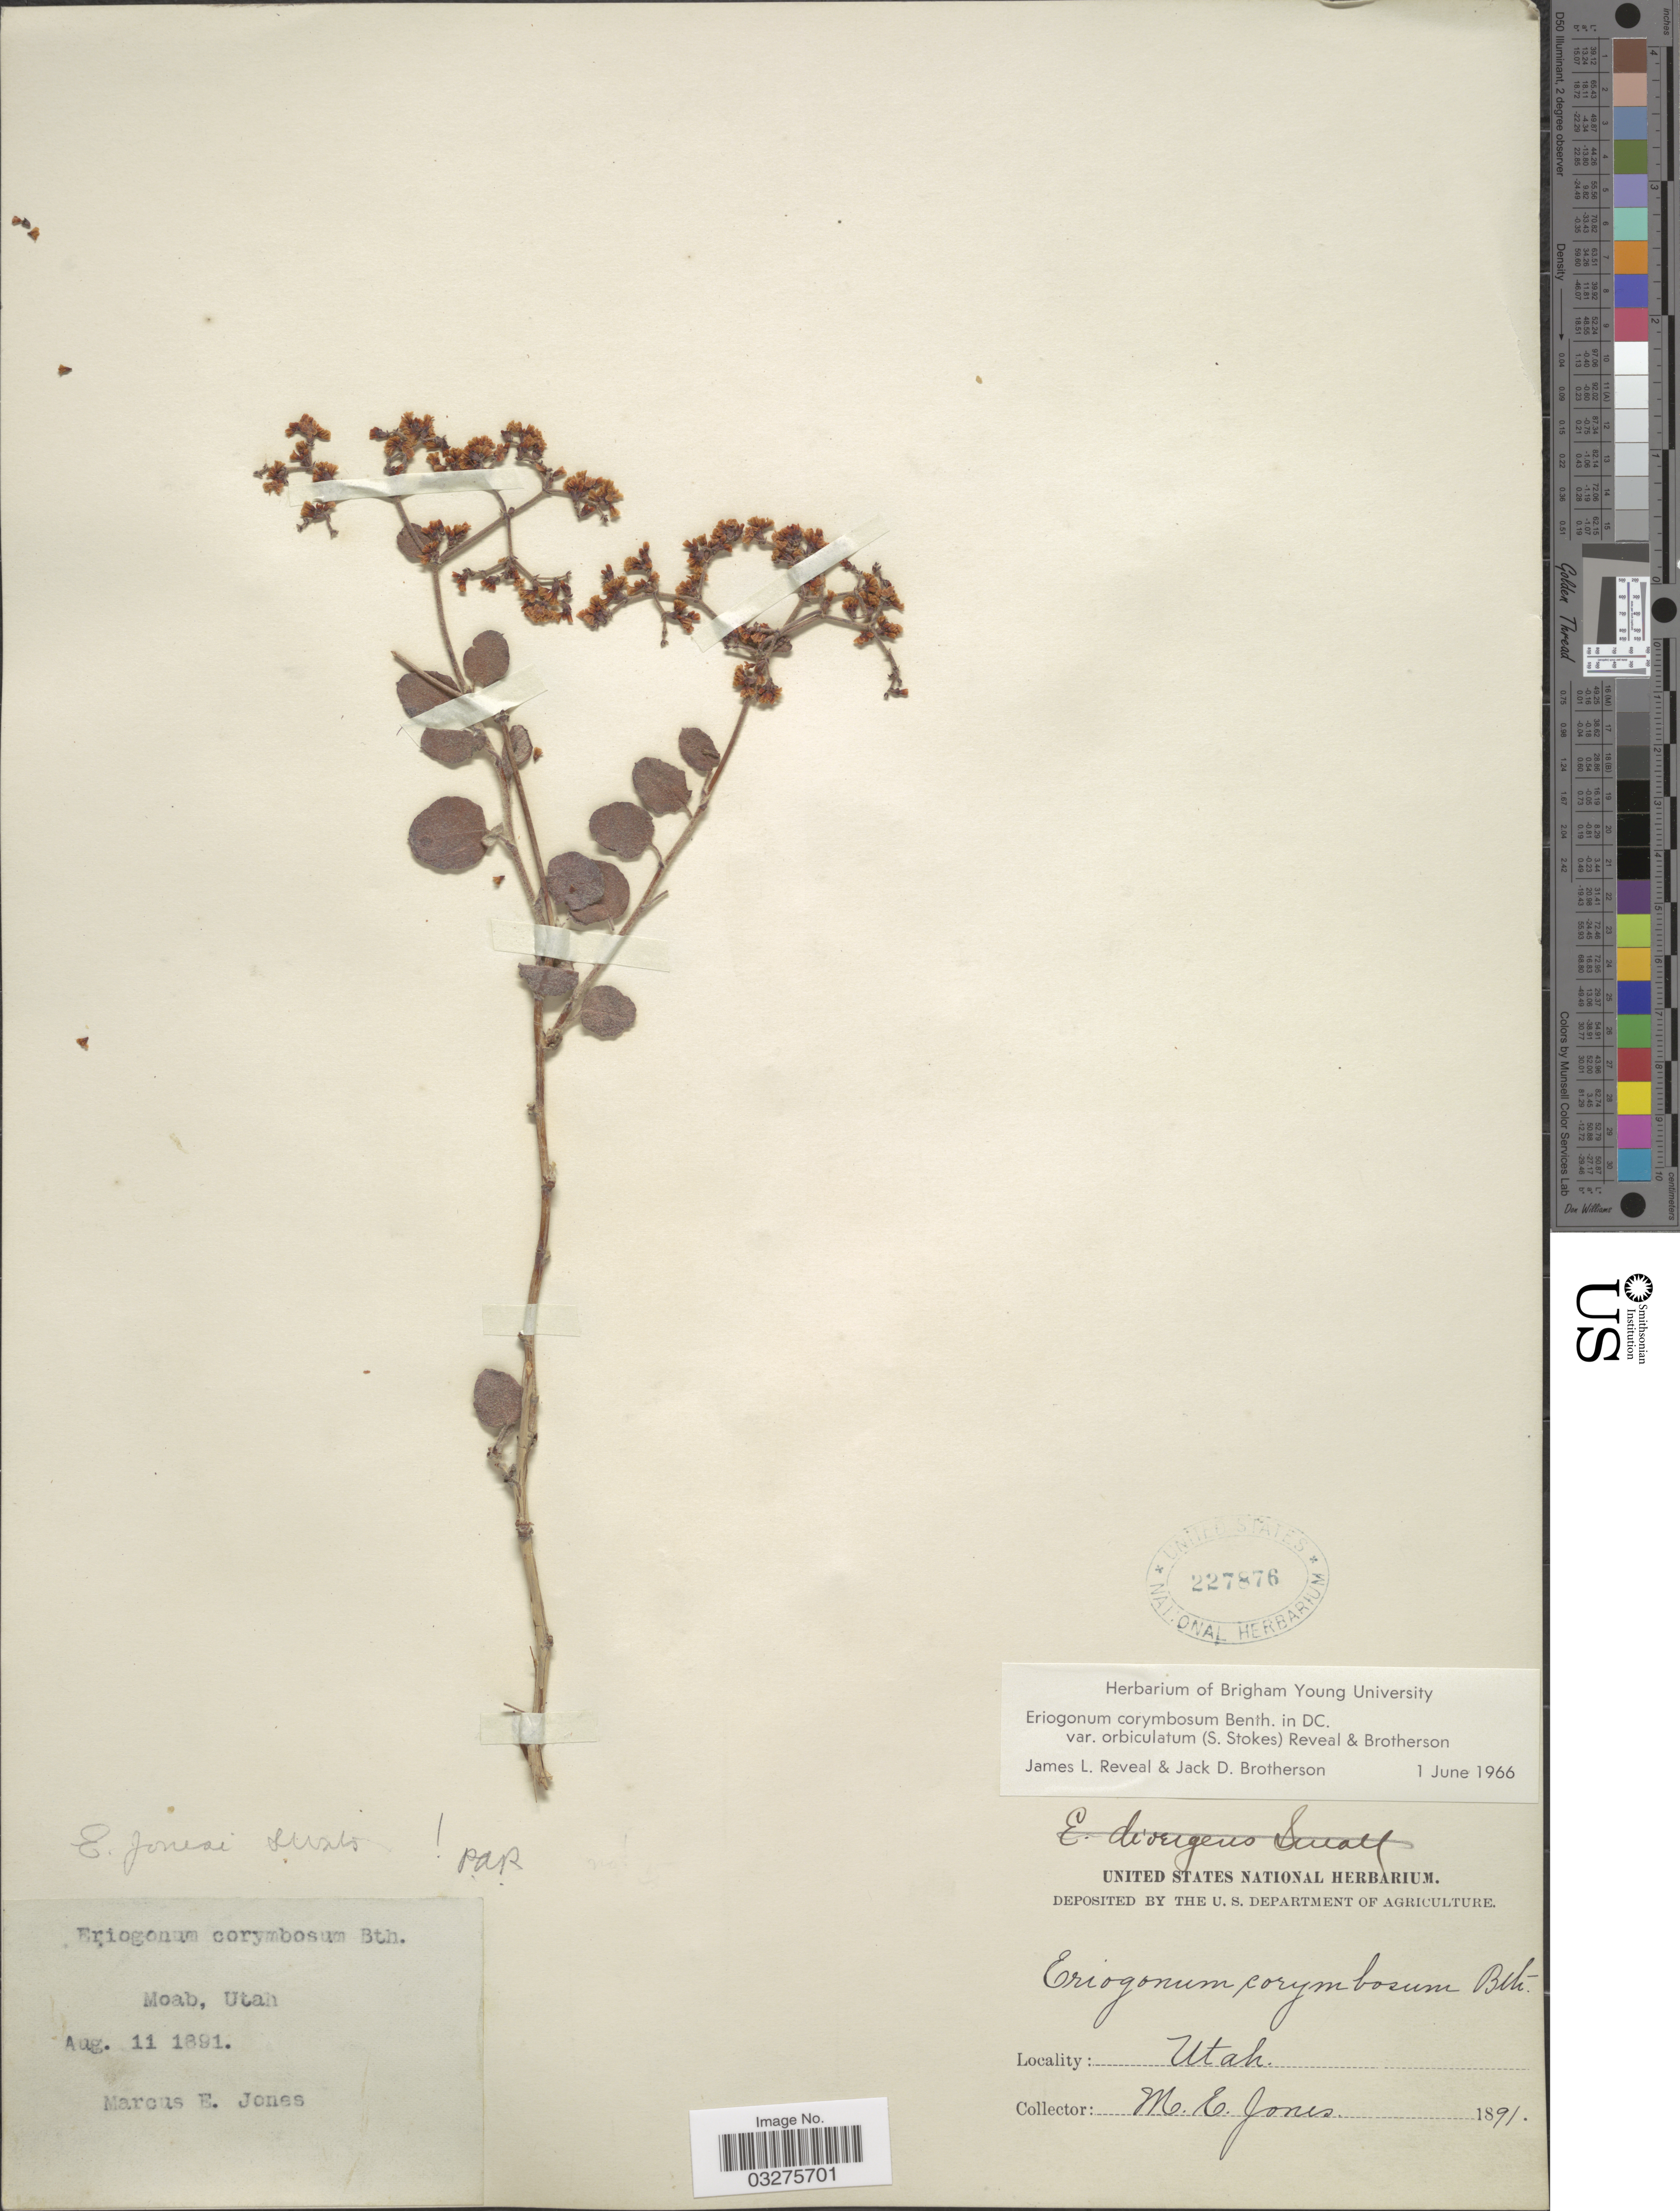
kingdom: Plantae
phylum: Tracheophyta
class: Magnoliopsida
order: Caryophyllales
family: Polygonaceae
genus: Eriogonum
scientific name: Eriogonum corymbosum var. orbiculatum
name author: (S. Stokes) Reveal & Brotherson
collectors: M. E. Jones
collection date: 1891-08-11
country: United States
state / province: Utah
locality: Moab, Utah.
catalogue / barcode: US 227876